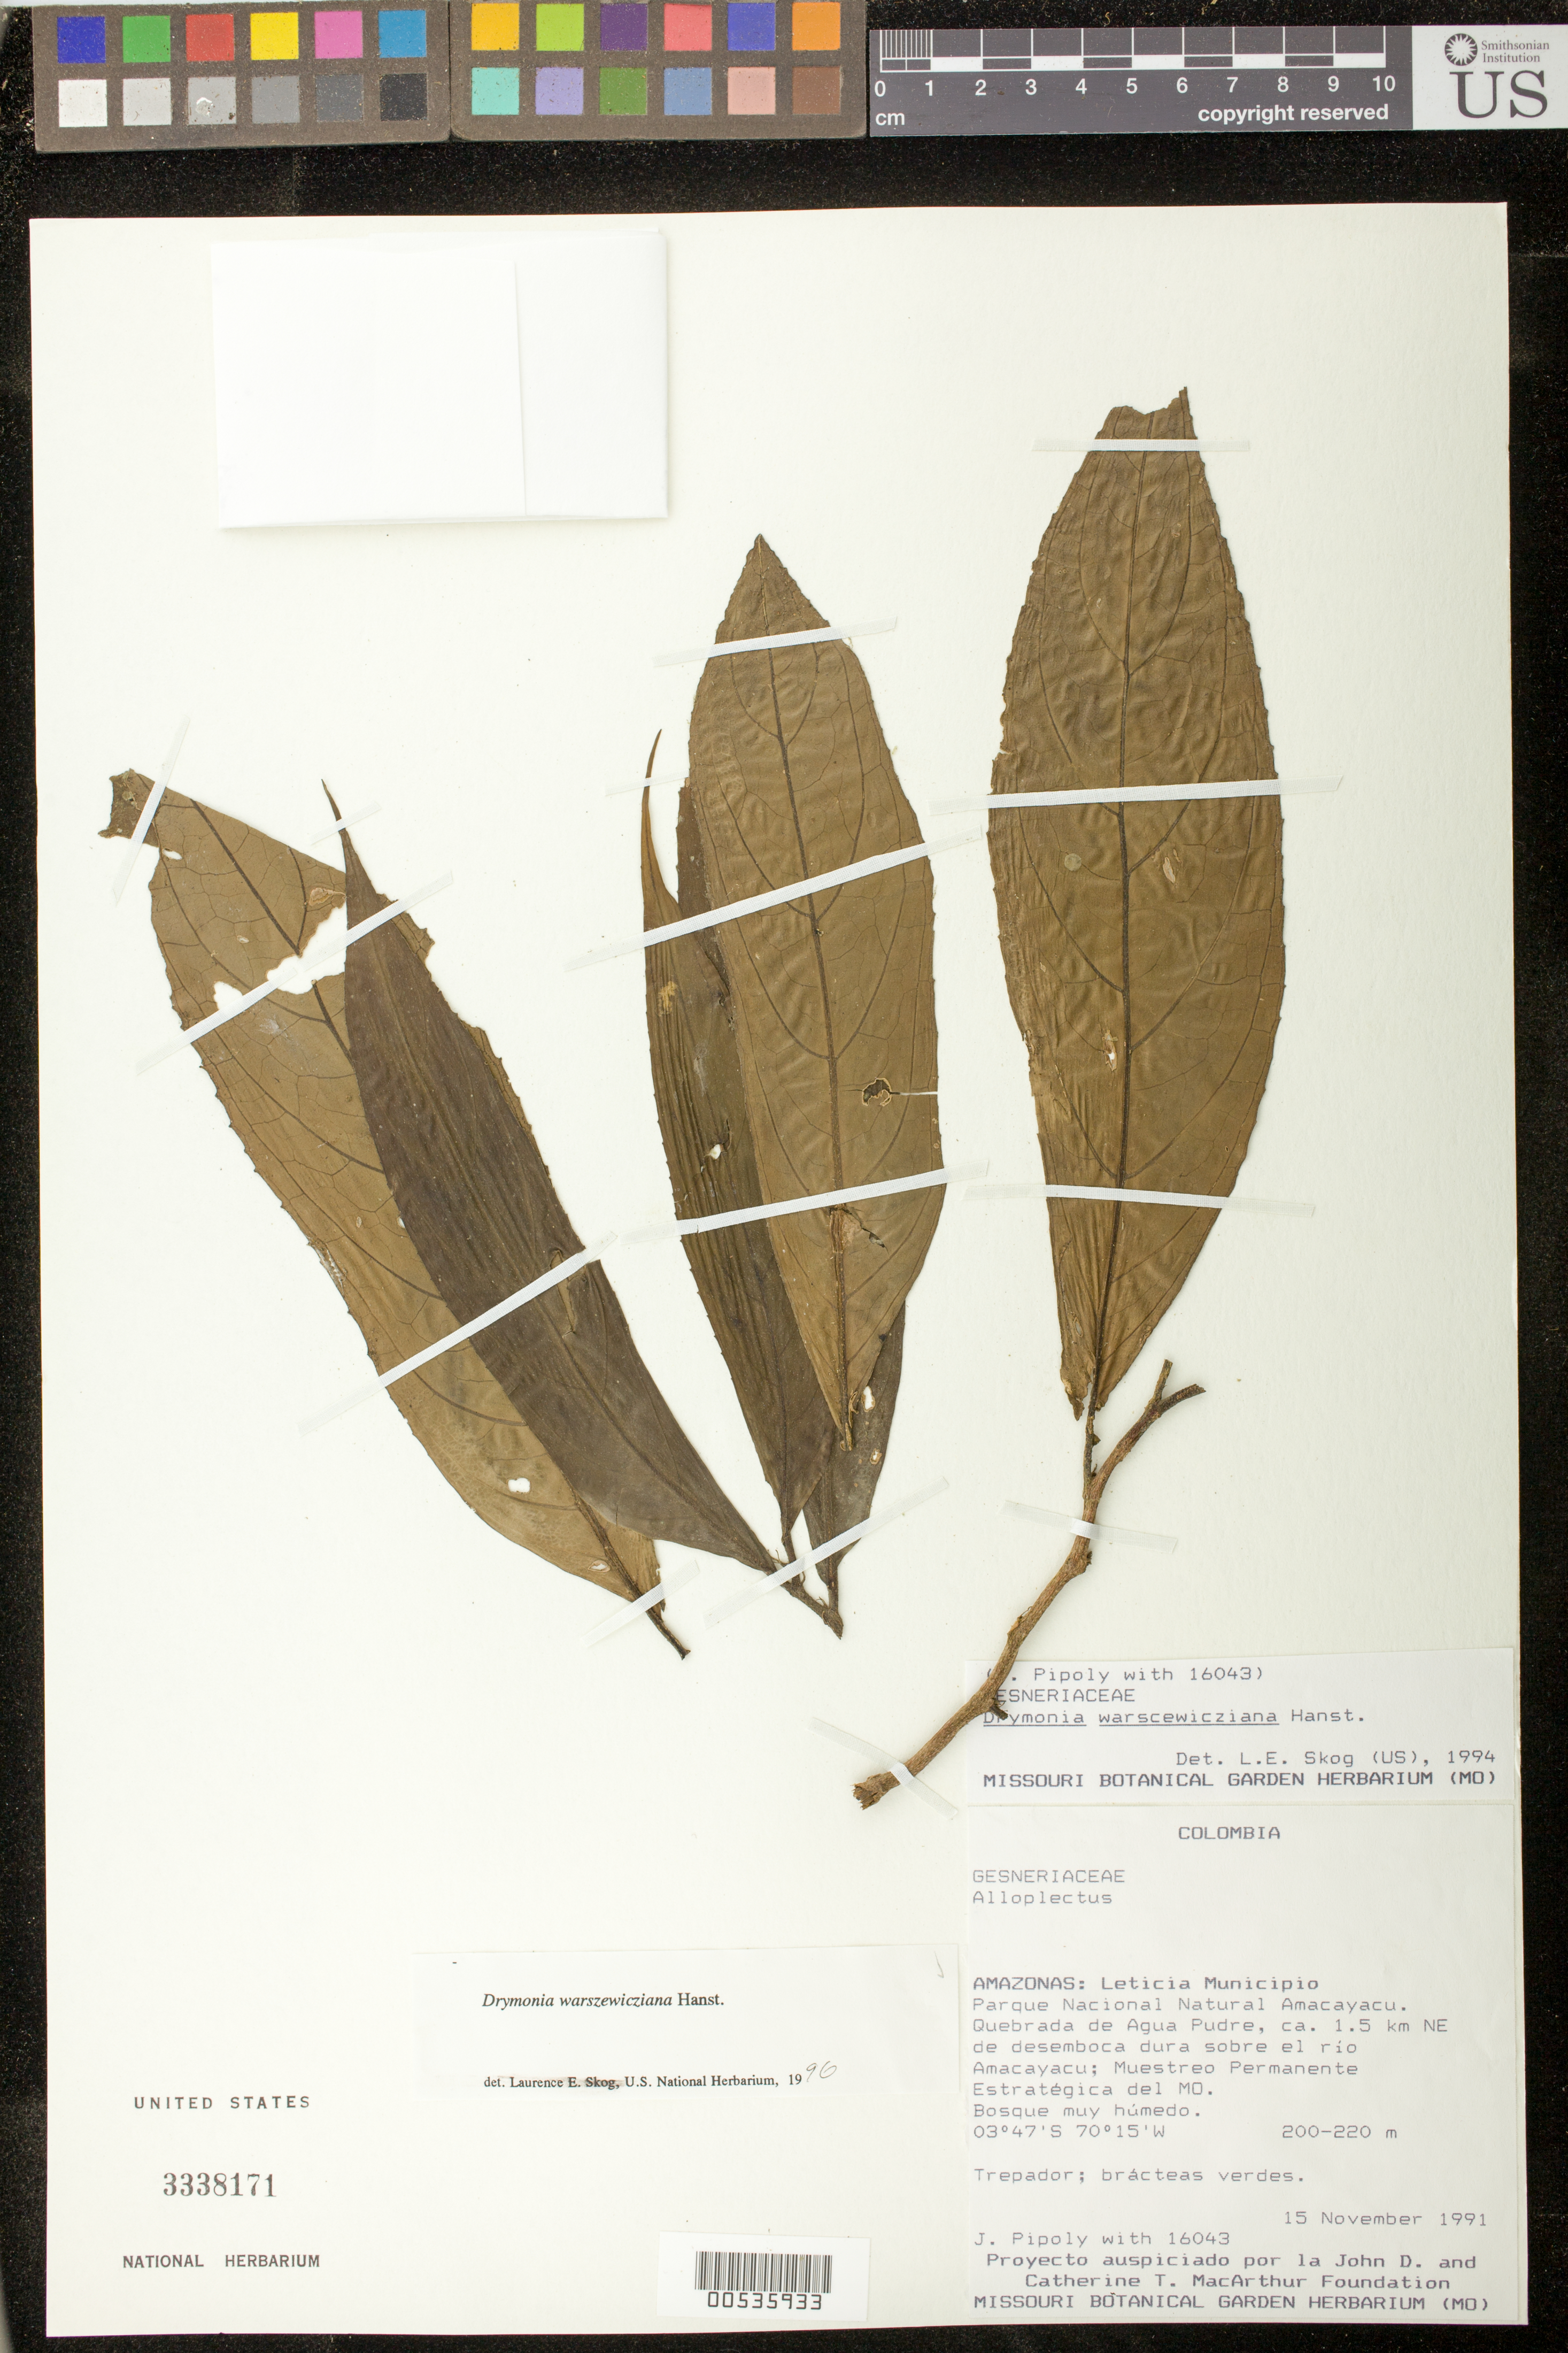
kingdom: Plantae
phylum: Tracheophyta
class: Magnoliopsida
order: Lamiales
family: Gesneriaceae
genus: Drymonia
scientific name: Drymonia warszewicziana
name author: Hanst.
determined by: Skog, Laurence E.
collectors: J. J. Pipoly & et al.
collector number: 16043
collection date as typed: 15 Nov 1991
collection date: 1991-11-15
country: Colombia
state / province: Amazônas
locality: Mpio. de Leticia, Parque Nacional Natural Amacayacu; Quebrada de Agua Pudre, ca. 1.5 km NE de desemboca dur sobre el río Amacayacu; Muestreo Permanente Estratégica del MO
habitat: Bosque muy húmedo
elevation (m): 200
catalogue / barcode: US 3338171